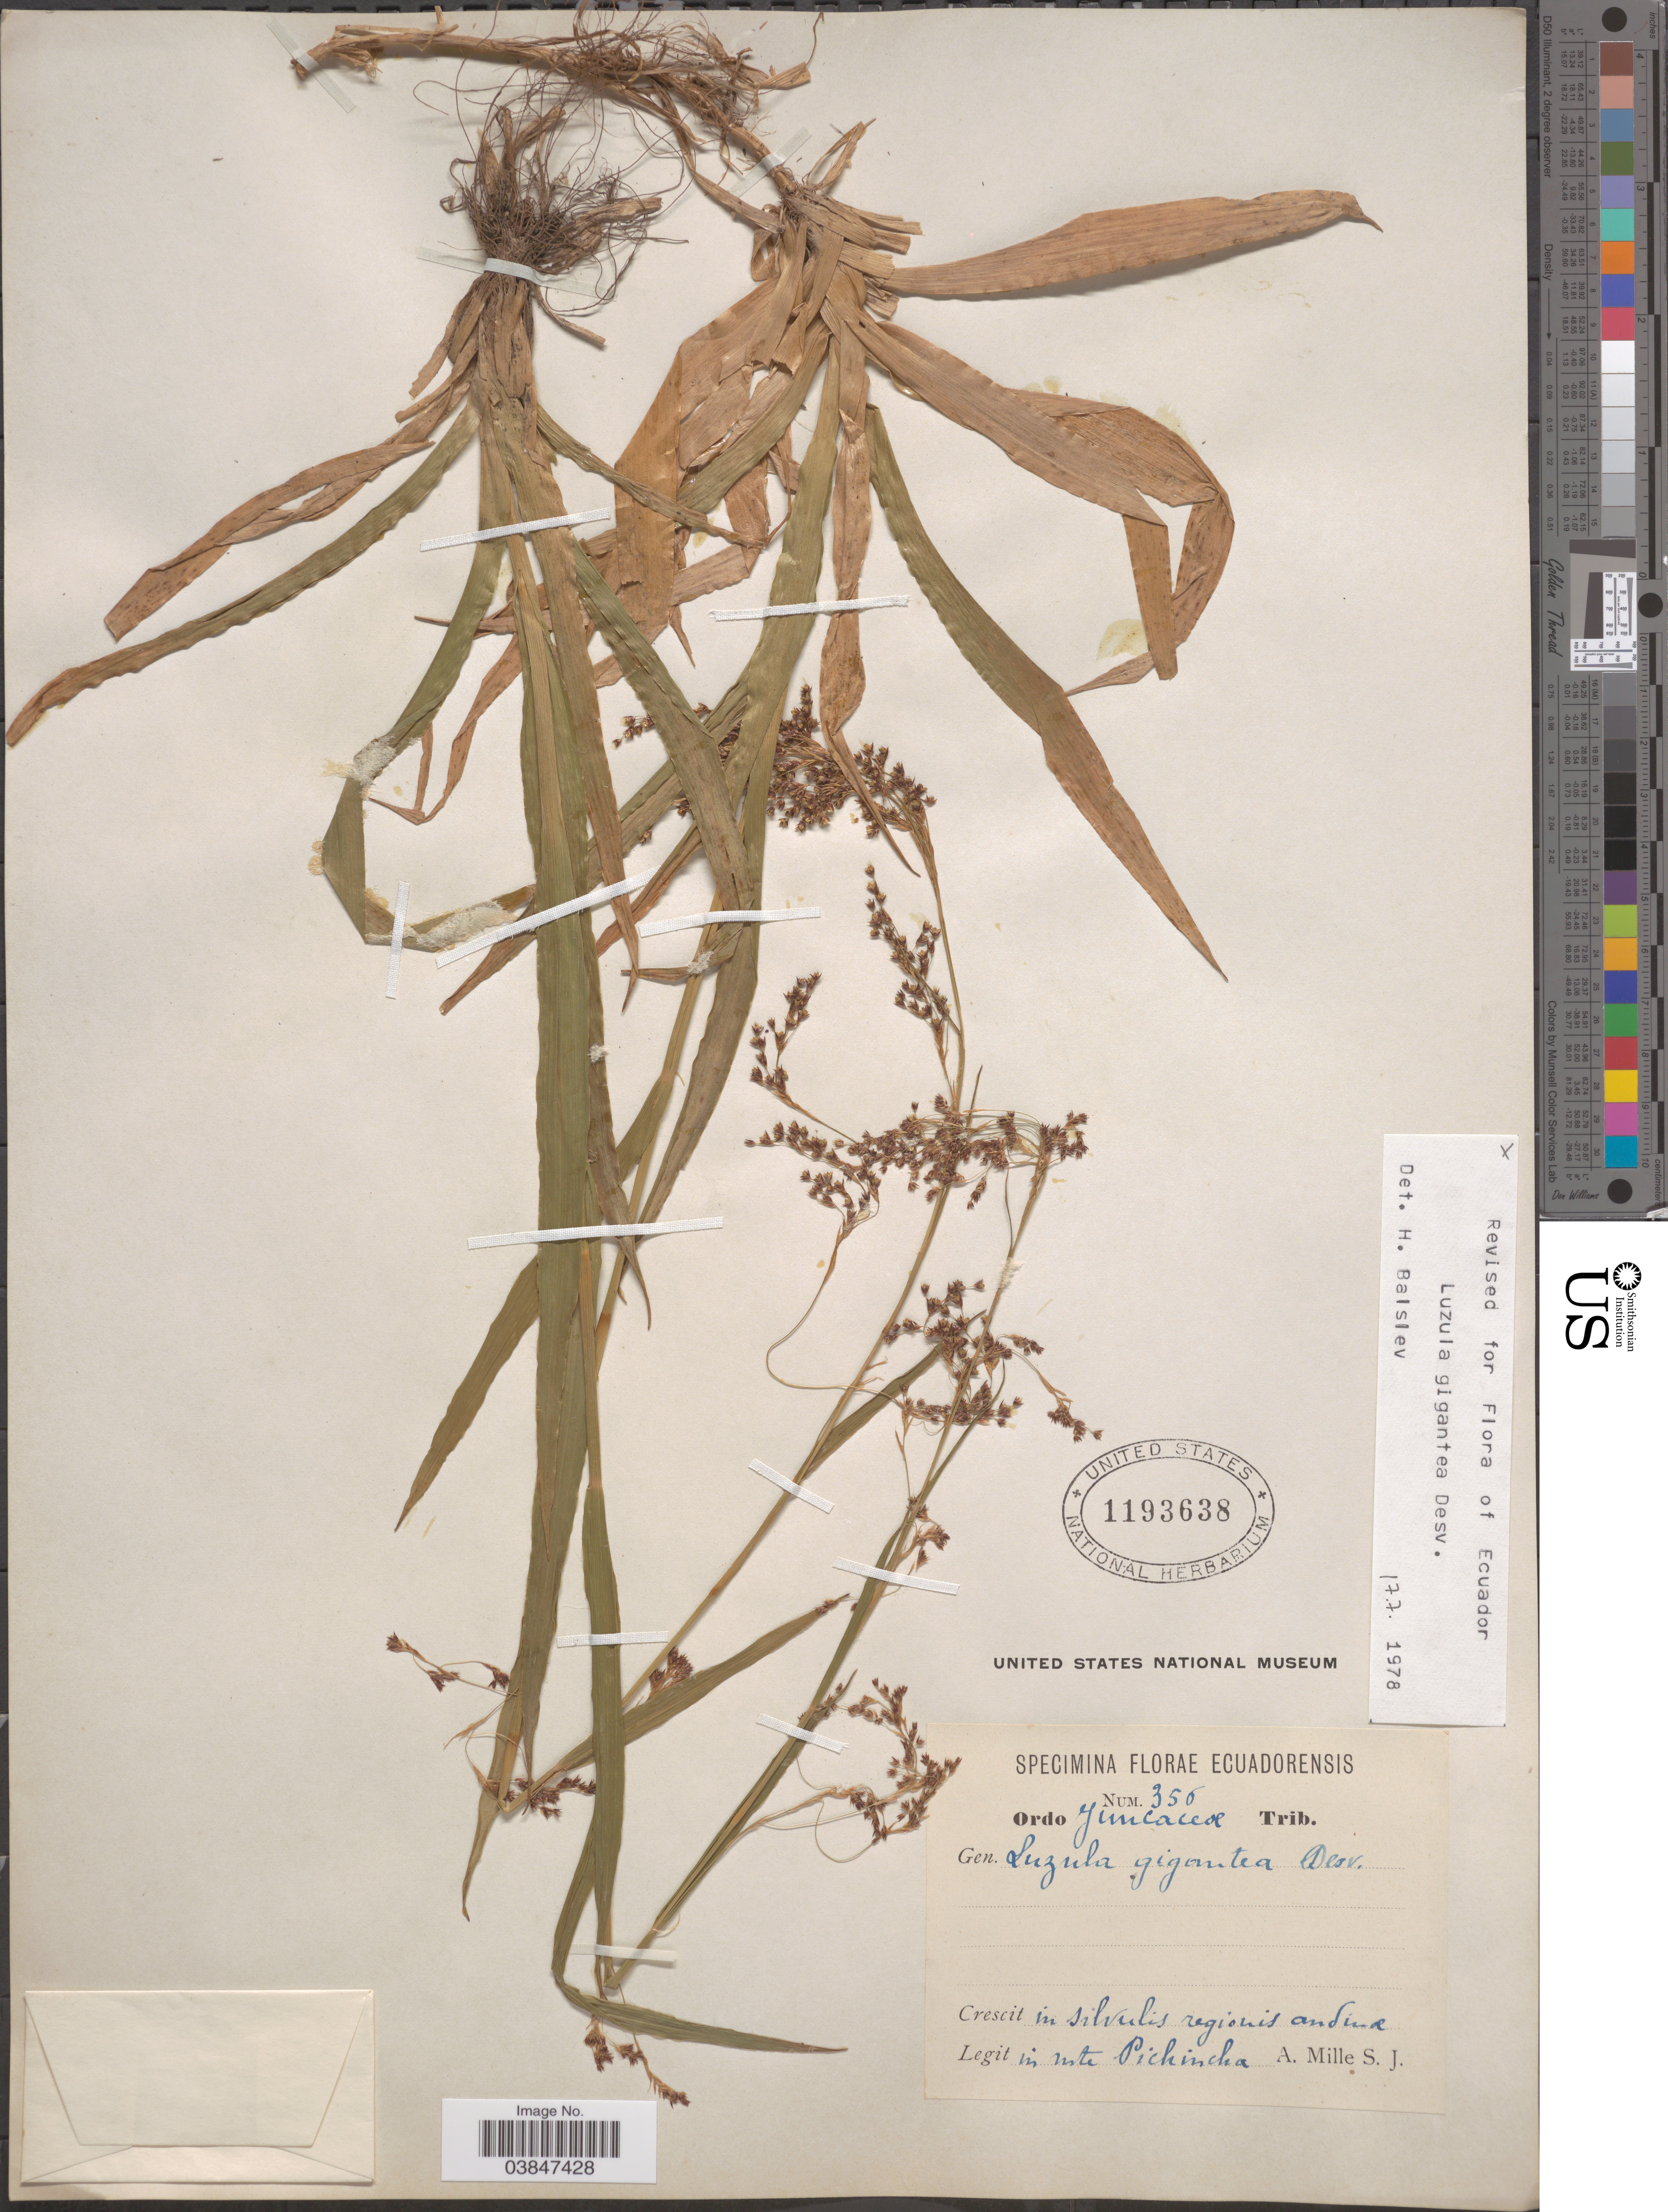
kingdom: Plantae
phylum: Tracheophyta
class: Liliopsida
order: Poales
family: Juncaceae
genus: Luzula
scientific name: Luzula gigantea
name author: Desv.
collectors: A. Mille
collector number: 356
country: Ecuador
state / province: Pichincha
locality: Crescit. In silvulis regionis andina. In mts Pichincha.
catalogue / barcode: US 1193638